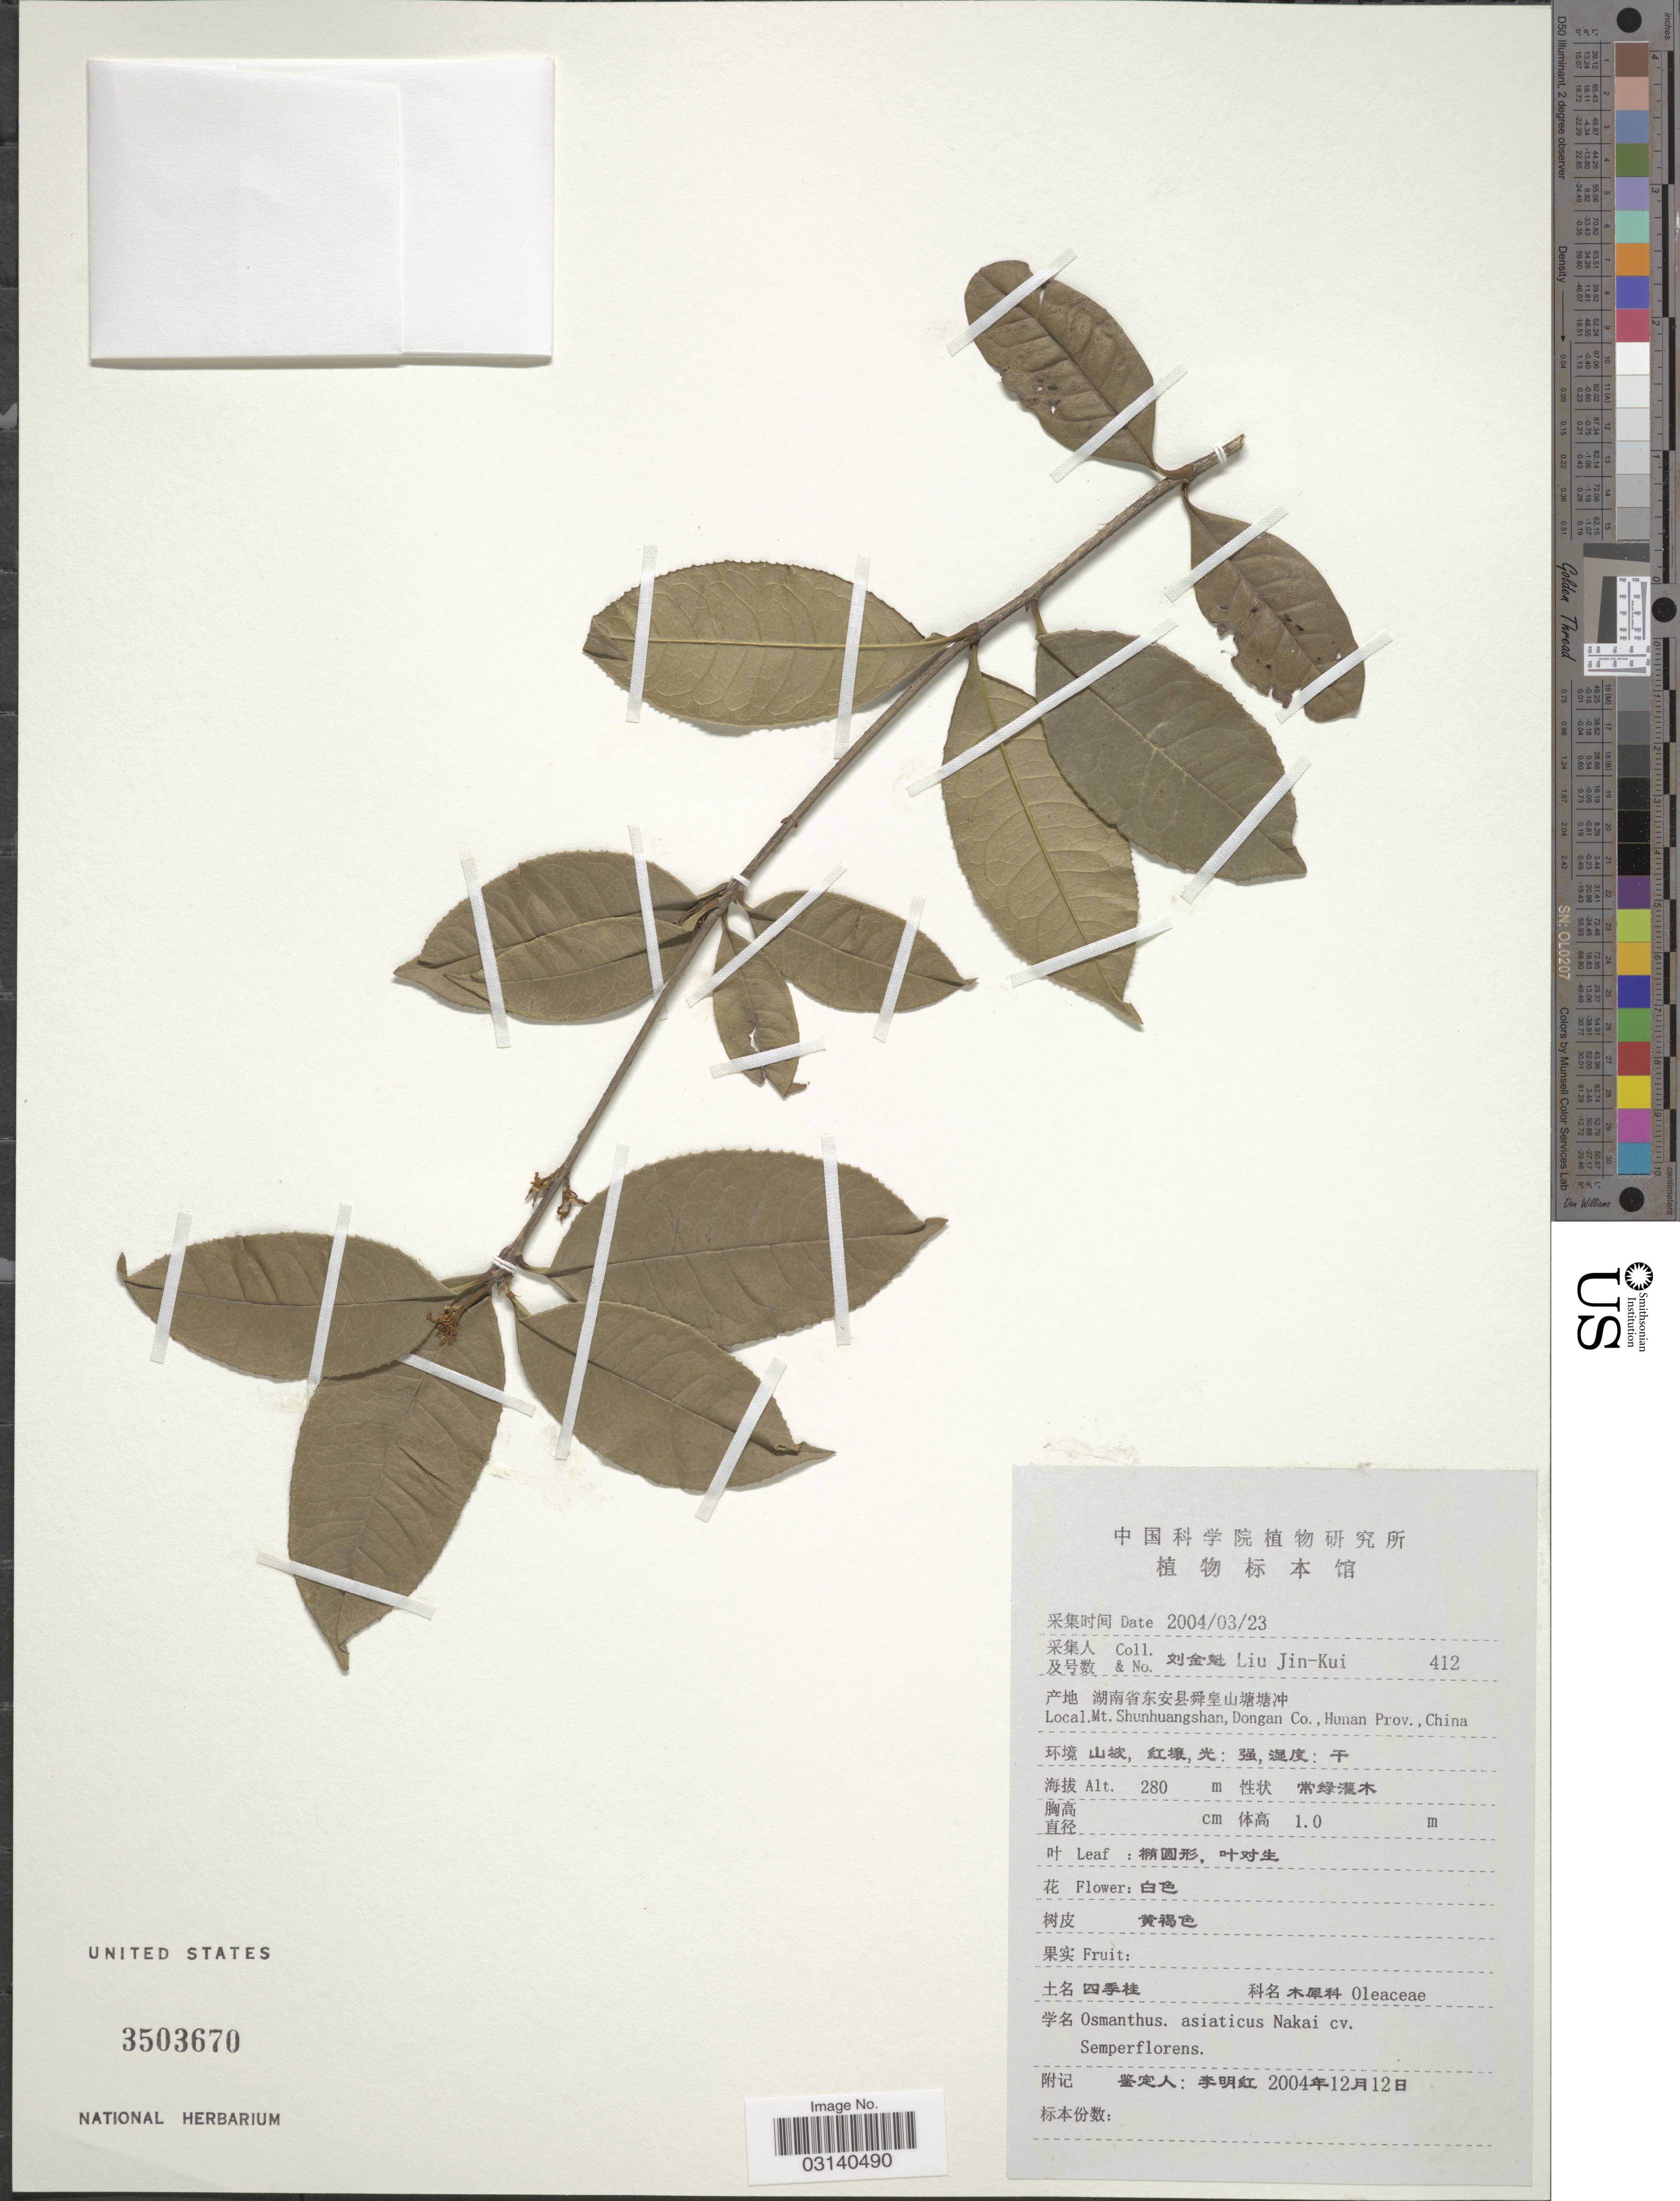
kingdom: Plantae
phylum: Tracheophyta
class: Magnoliopsida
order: Lamiales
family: Oleaceae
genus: Osmanthus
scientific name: Osmanthus asiaticus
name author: Nakai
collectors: Liu Jin-Kui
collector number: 412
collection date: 2004-03-23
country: China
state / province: Hunan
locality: Mt, Shunhuangshan, Dongan Co., Hunan Prov., China.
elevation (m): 280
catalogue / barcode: US 3503670